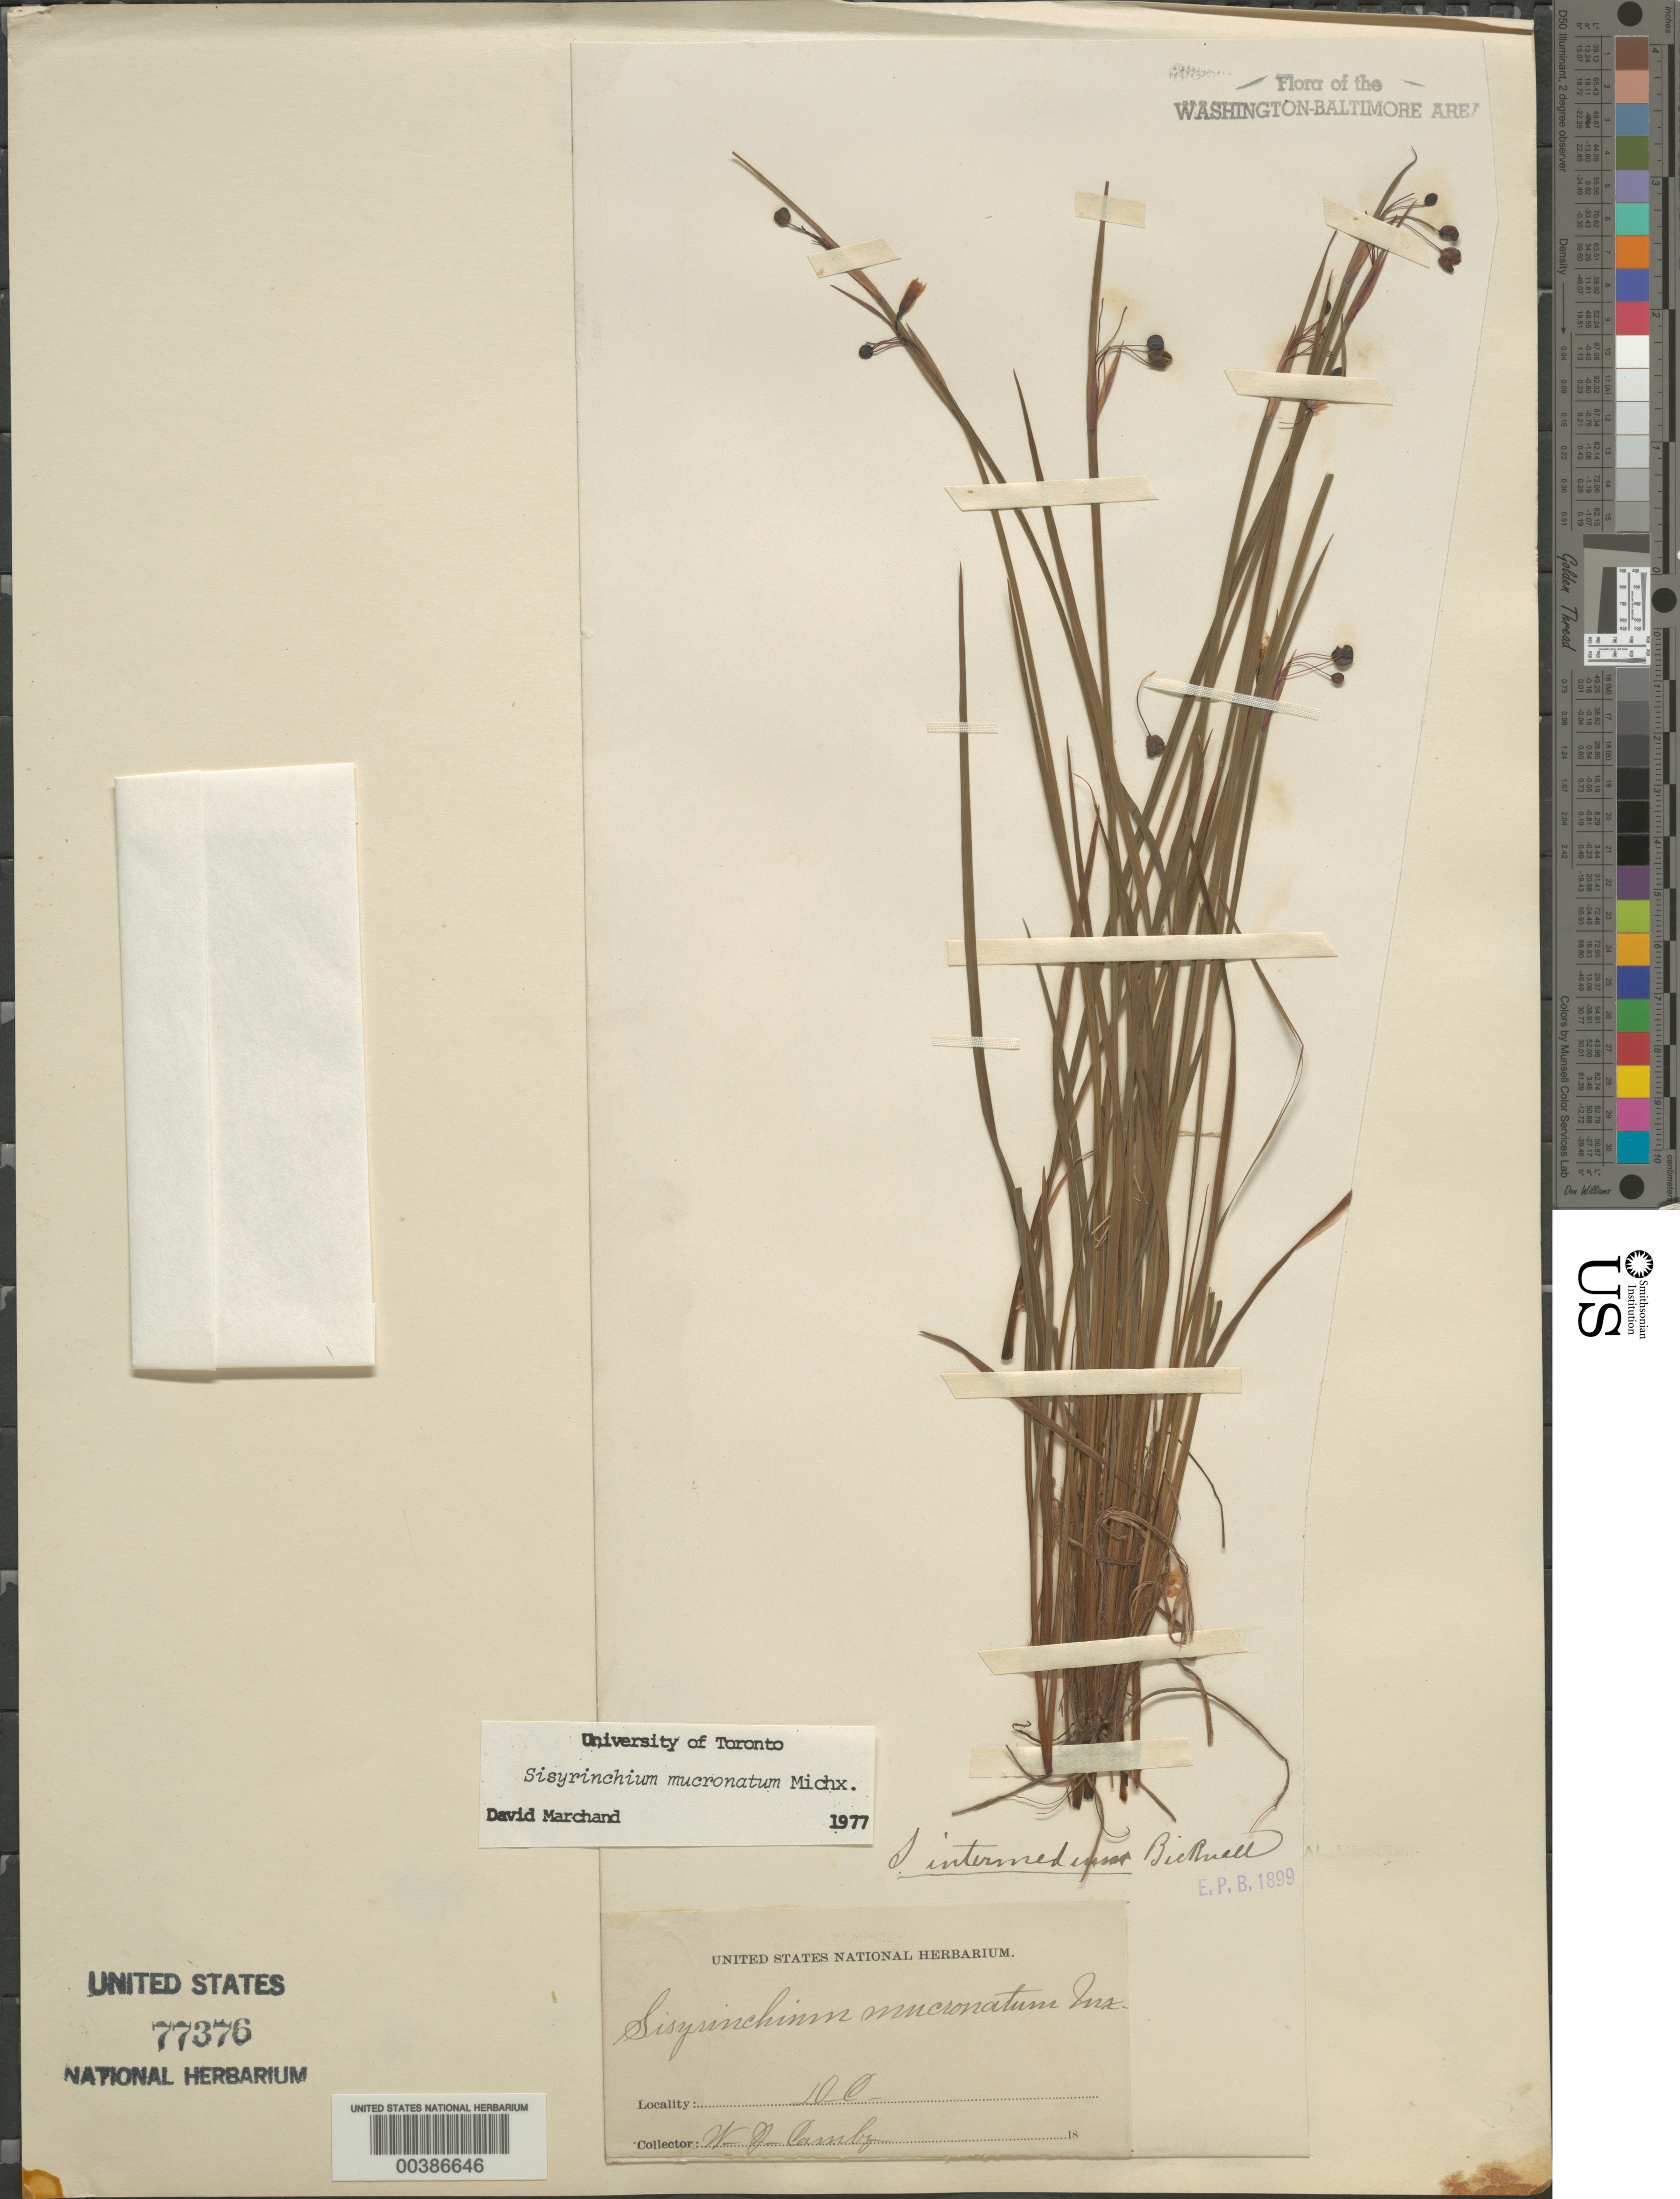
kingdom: Plantae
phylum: Tracheophyta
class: Liliopsida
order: Asparagales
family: Iridaceae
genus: Sisyrinchium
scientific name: Sisyrinchium mucronatum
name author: Michx.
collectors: W. Camby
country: United States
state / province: District of Columbia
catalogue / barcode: US 177376